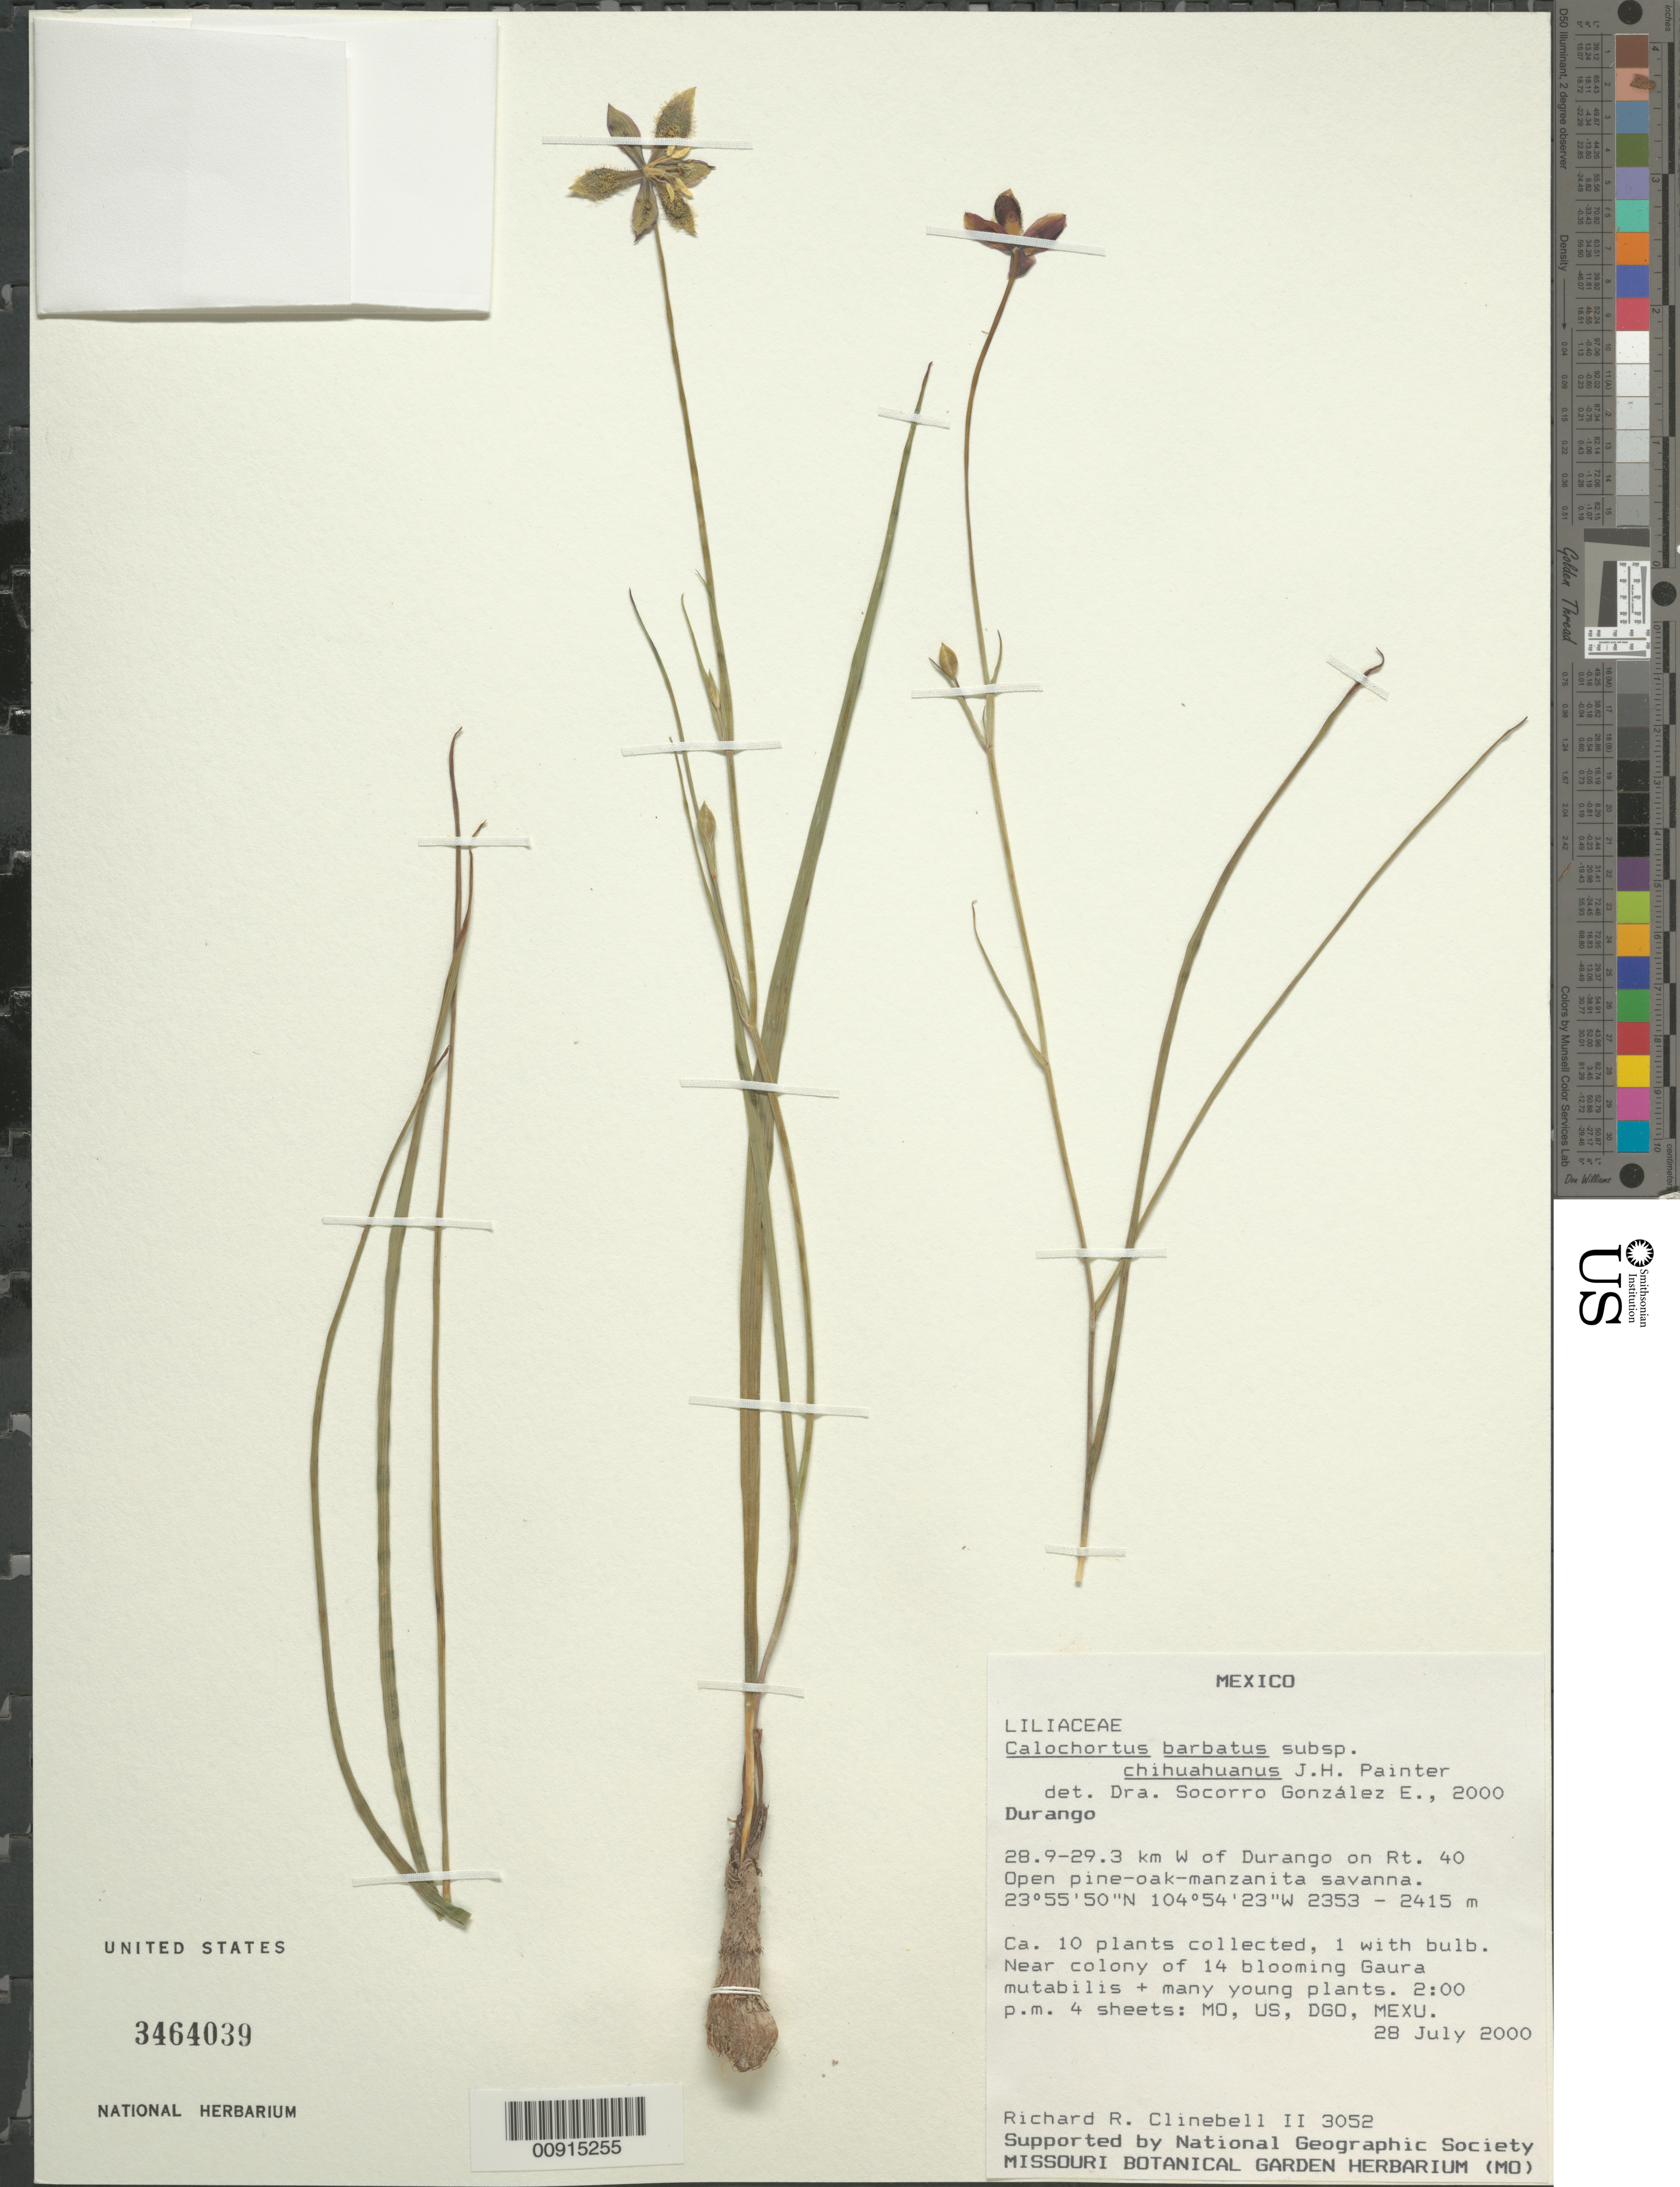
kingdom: Plantae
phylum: Tracheophyta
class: Liliopsida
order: Liliales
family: Liliaceae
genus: Calochortus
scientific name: Calochortus barbatus subsp. chihuahuanus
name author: J.H. Painter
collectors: R. Clinebell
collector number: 3052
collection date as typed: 28 Jul 2000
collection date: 2000-07-28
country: Mexico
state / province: Durango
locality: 28.9 - 29.3 km. W of Durango on Rt. 40.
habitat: Open pine-oak-manzanita savanna. Near colony of 14 blooming Gaura mutabilis + many young plants.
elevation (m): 2415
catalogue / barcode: US 3464039